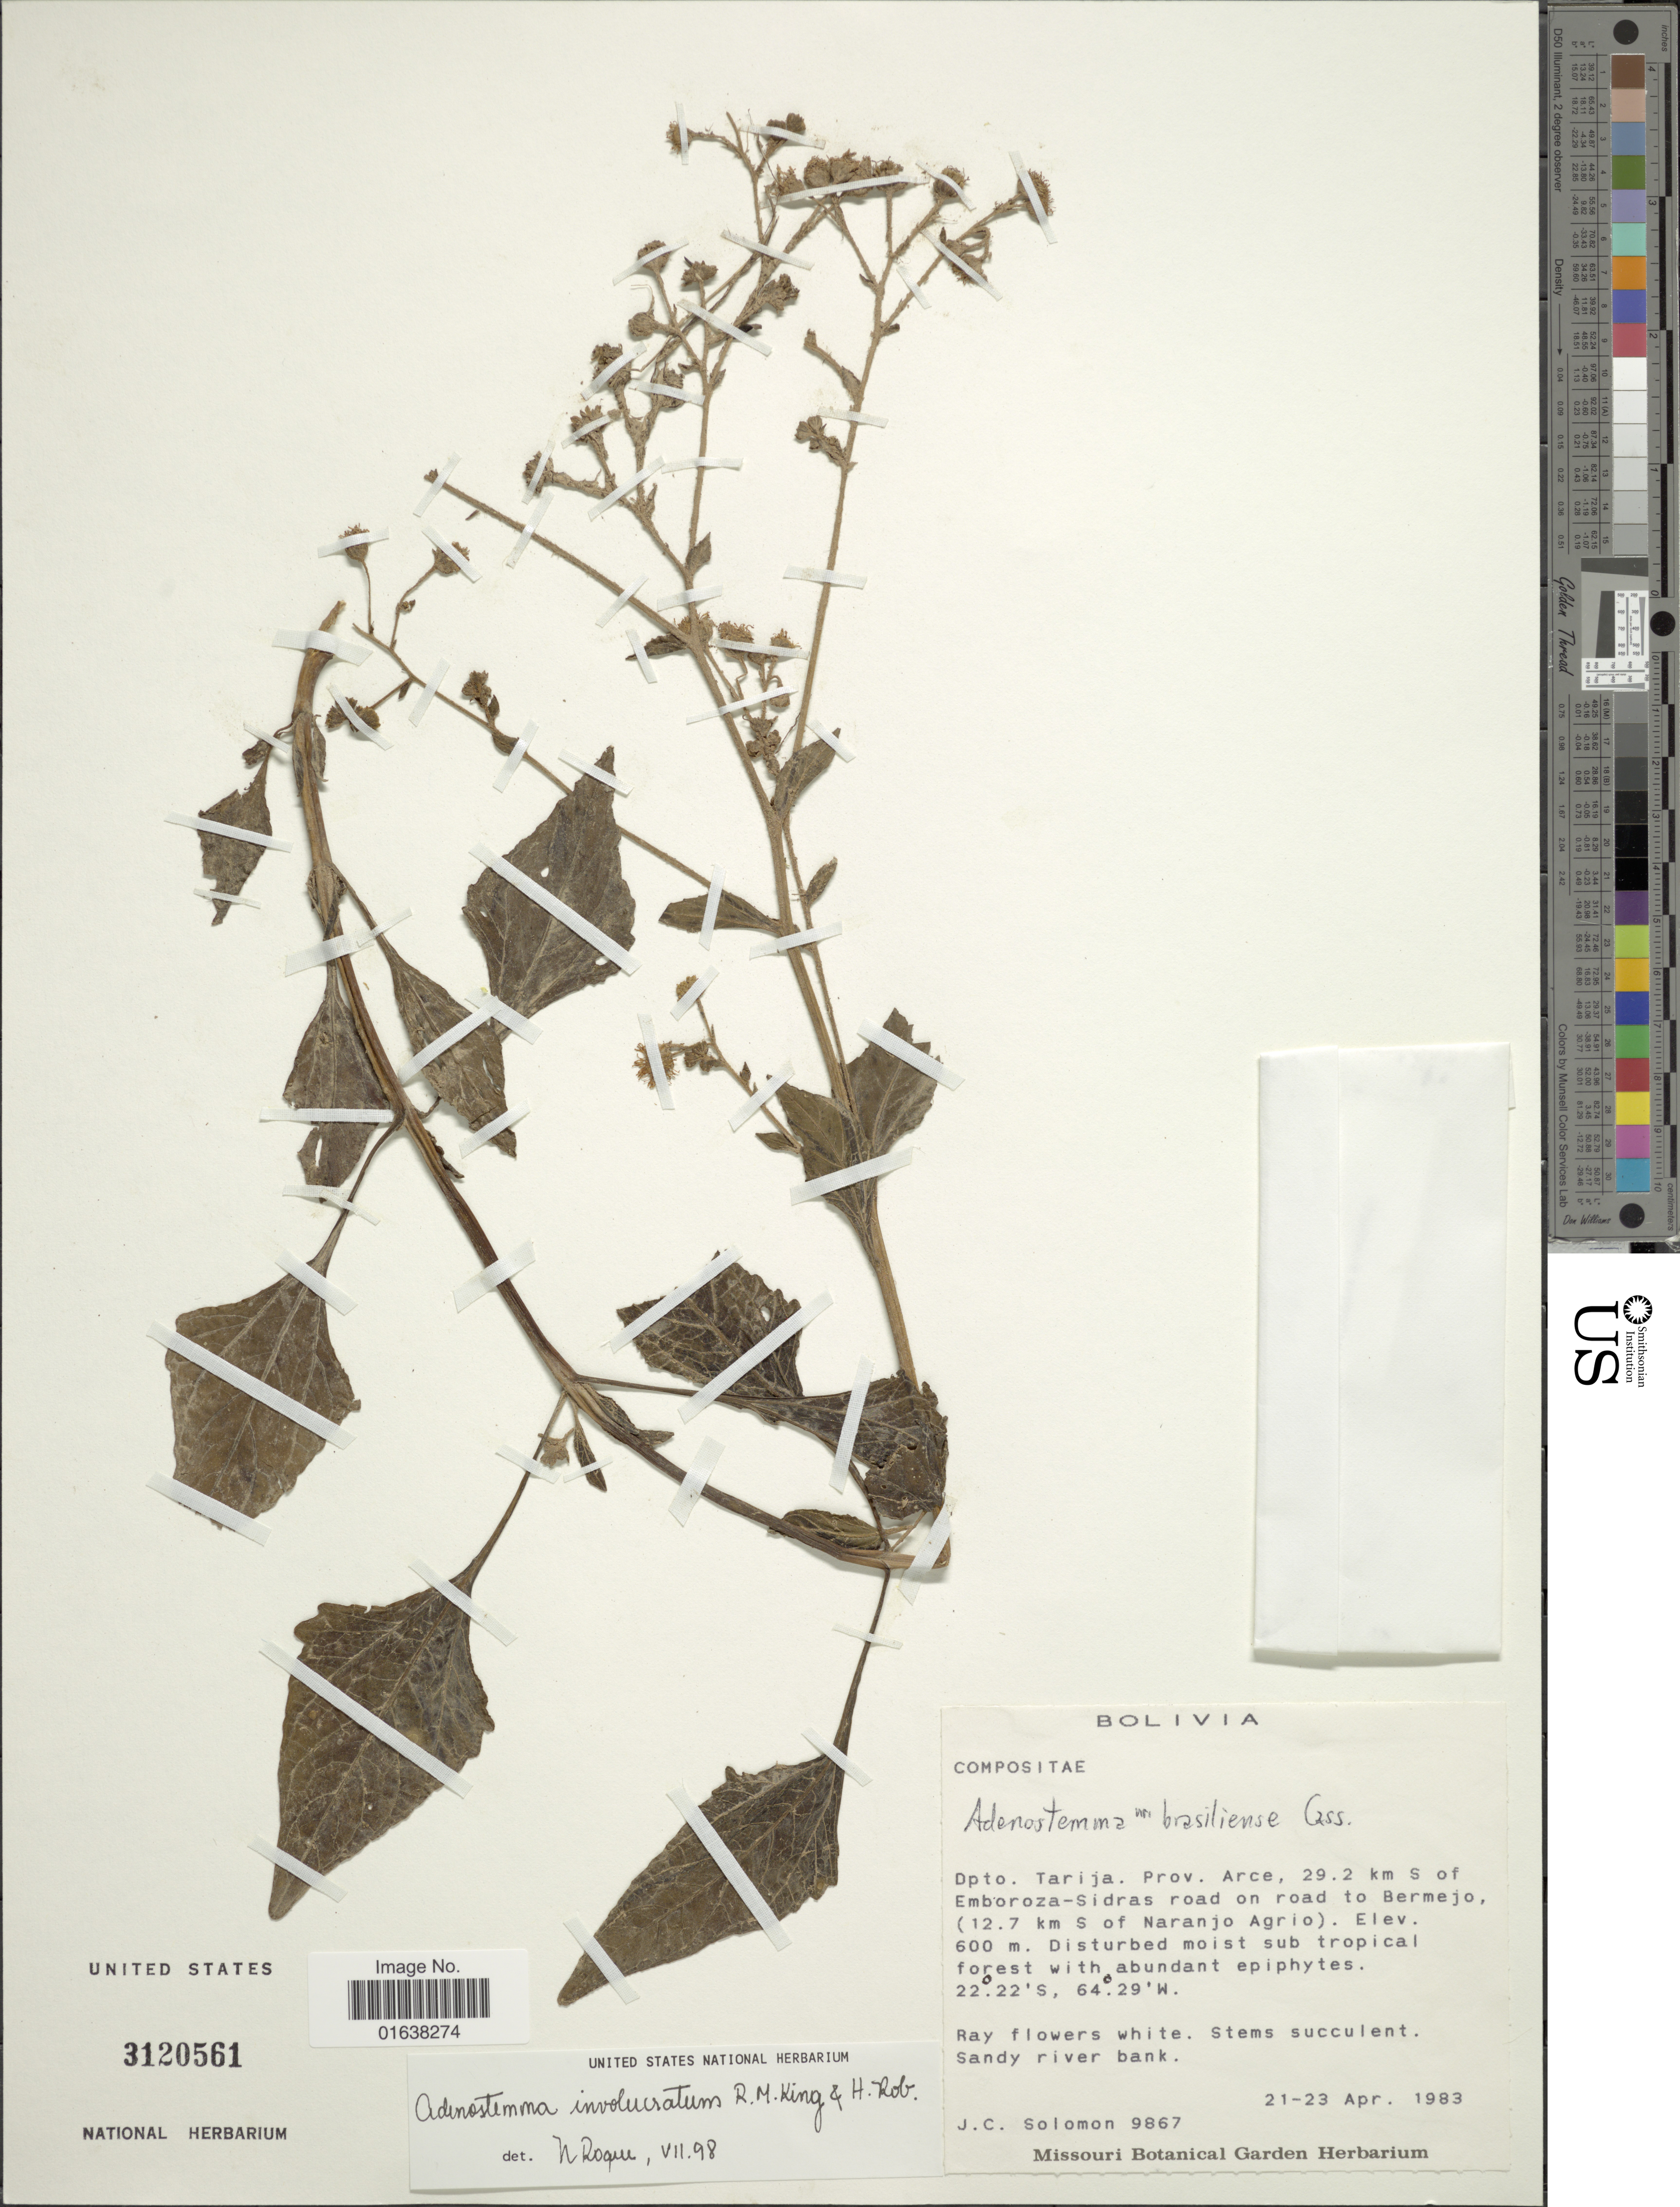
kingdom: Plantae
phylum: Tracheophyta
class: Magnoliopsida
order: Asterales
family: Asteraceae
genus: Adenostemma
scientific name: Adenostemma involucratum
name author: R.M. King & H. Rob.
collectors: J. C. Solomon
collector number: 9867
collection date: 1983-04-21/1983-04-23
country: Bolivia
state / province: Tarija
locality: Bolivia. Dpto. Tarija. Prov. Arce, 29.2 km S of Emboroza-Sidras road on road to Bermejo, (12.7 km S of Naranjo Agrio)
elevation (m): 600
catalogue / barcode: US 3120561